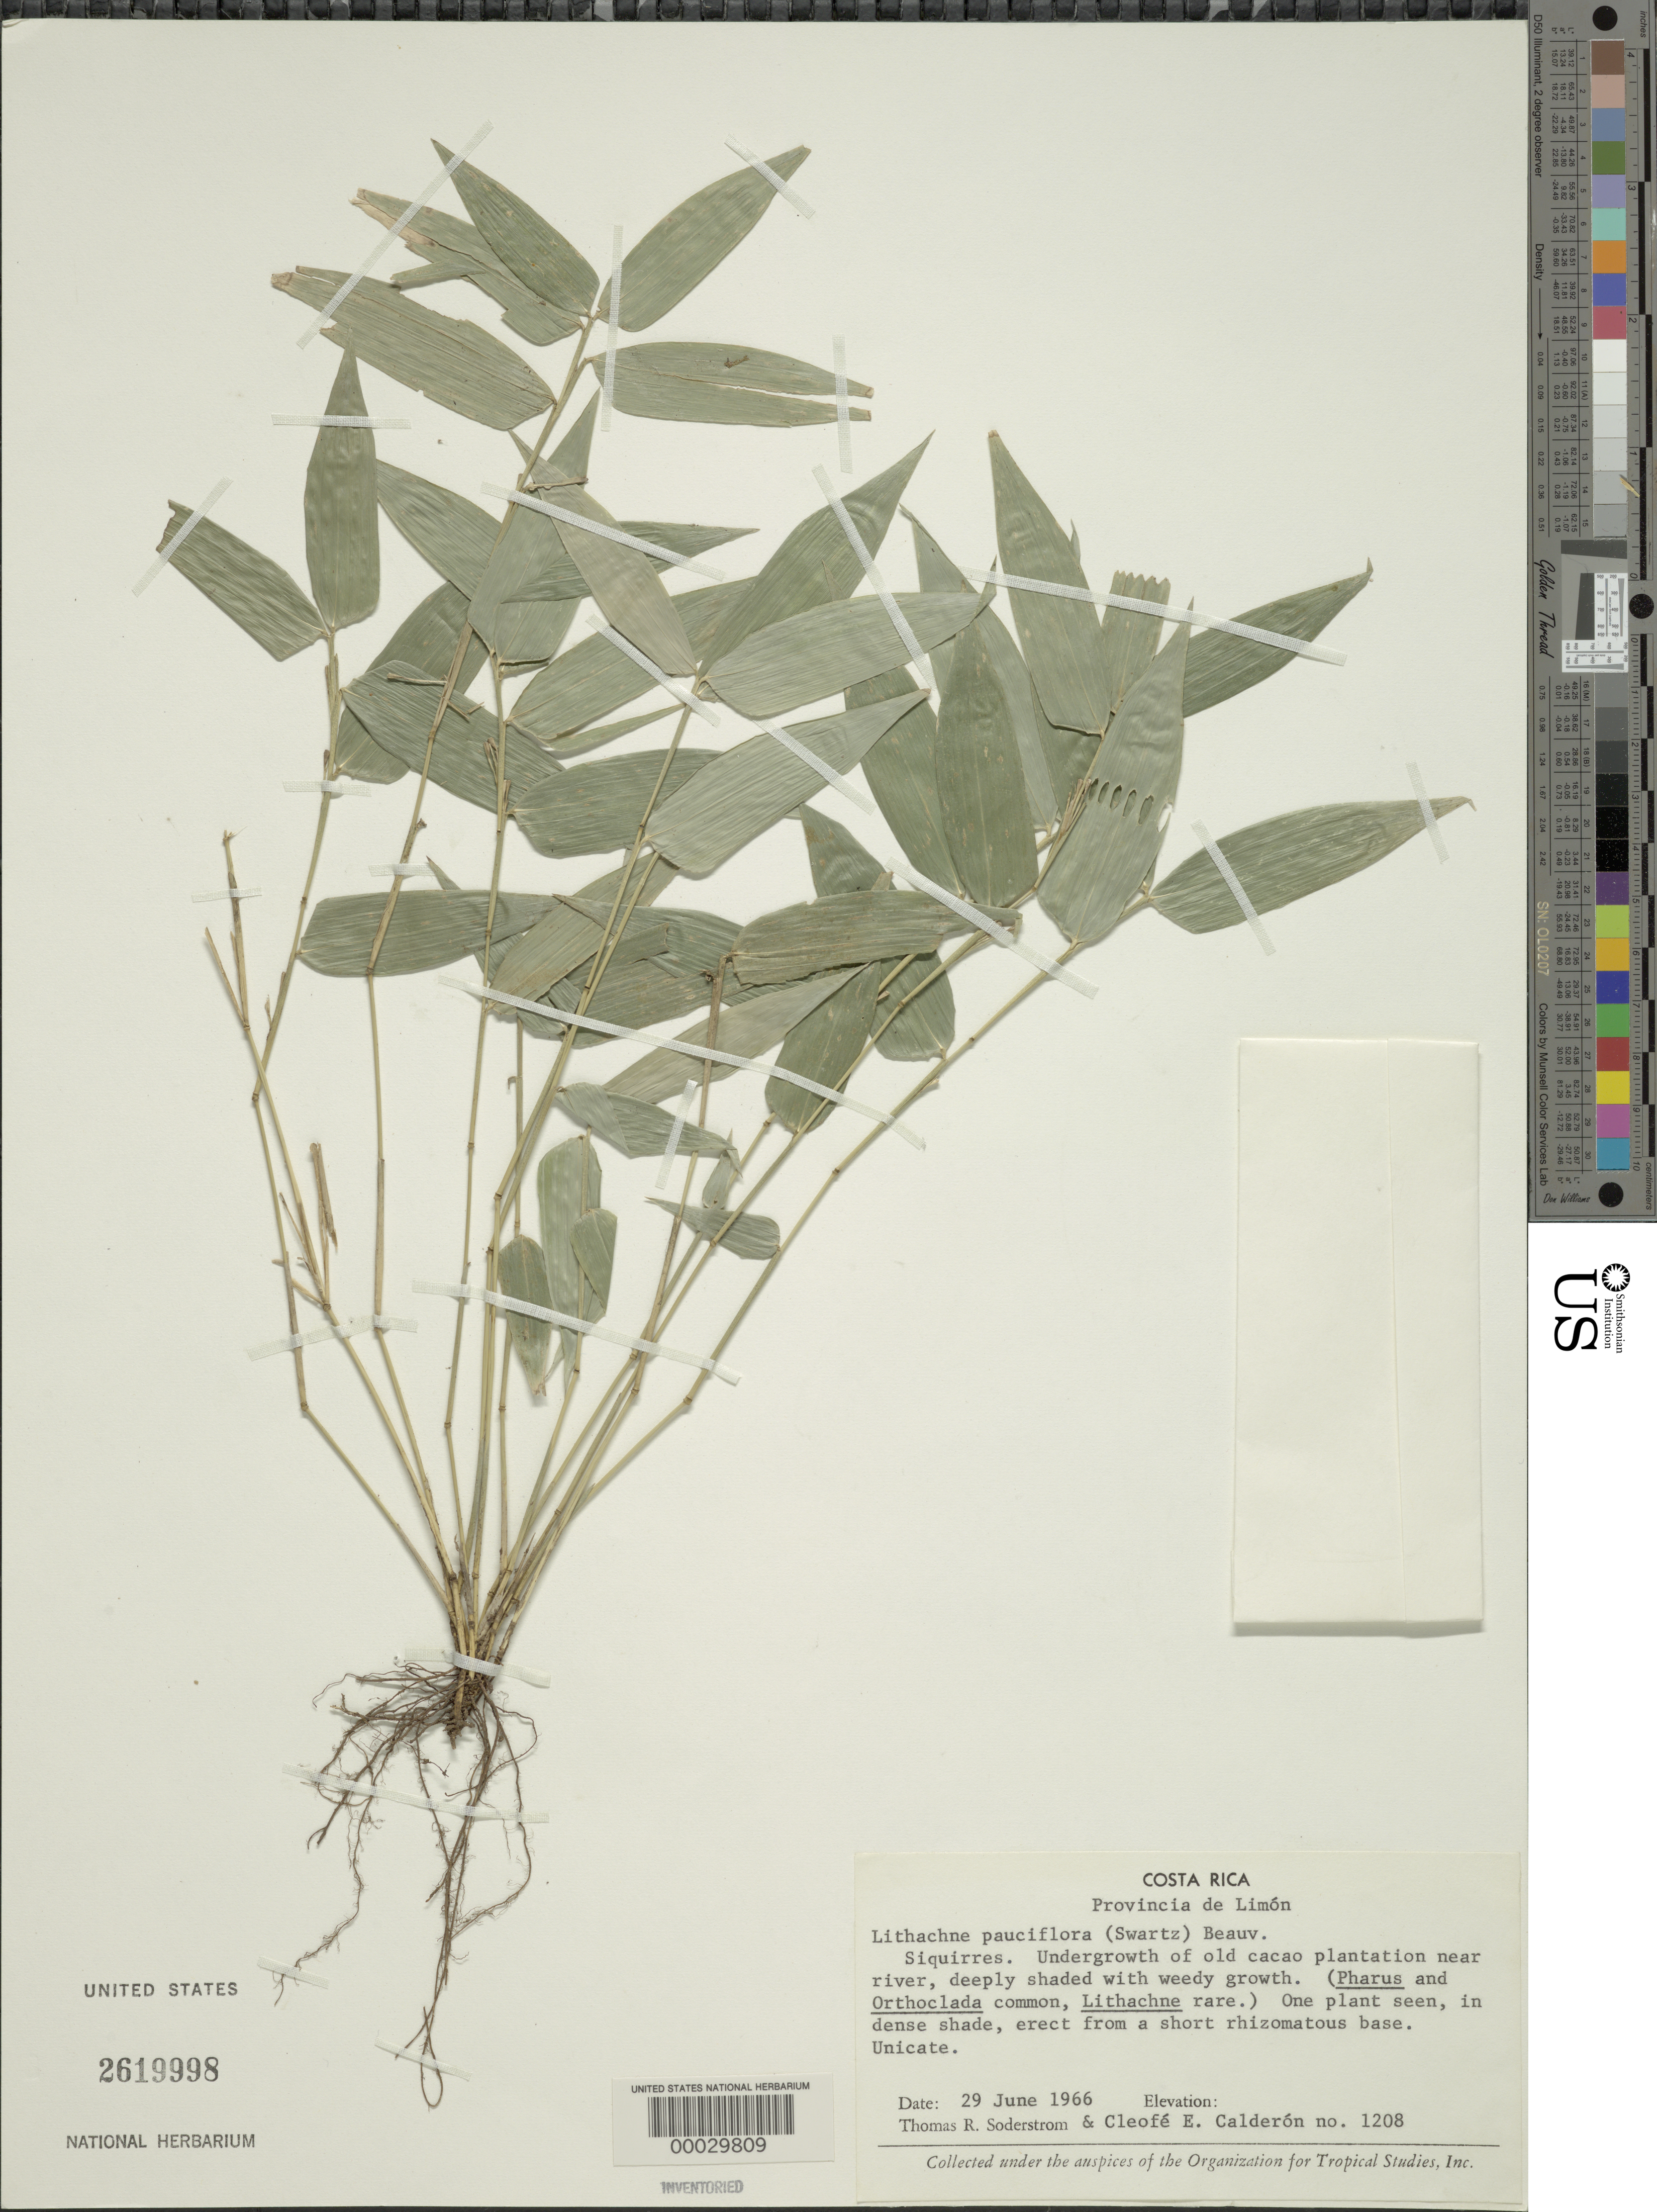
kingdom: Plantae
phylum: Tracheophyta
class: Liliopsida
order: Poales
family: Poaceae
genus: Lithachne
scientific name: Lithachne pauciflora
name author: (Sw.) P. Beauv.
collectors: T. R. Soderstrom & C. E. Calderón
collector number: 1208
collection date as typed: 29 Jun 1966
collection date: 1966-06-29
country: Costa Rica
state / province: Limón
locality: Siquirres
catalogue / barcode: US 2619998